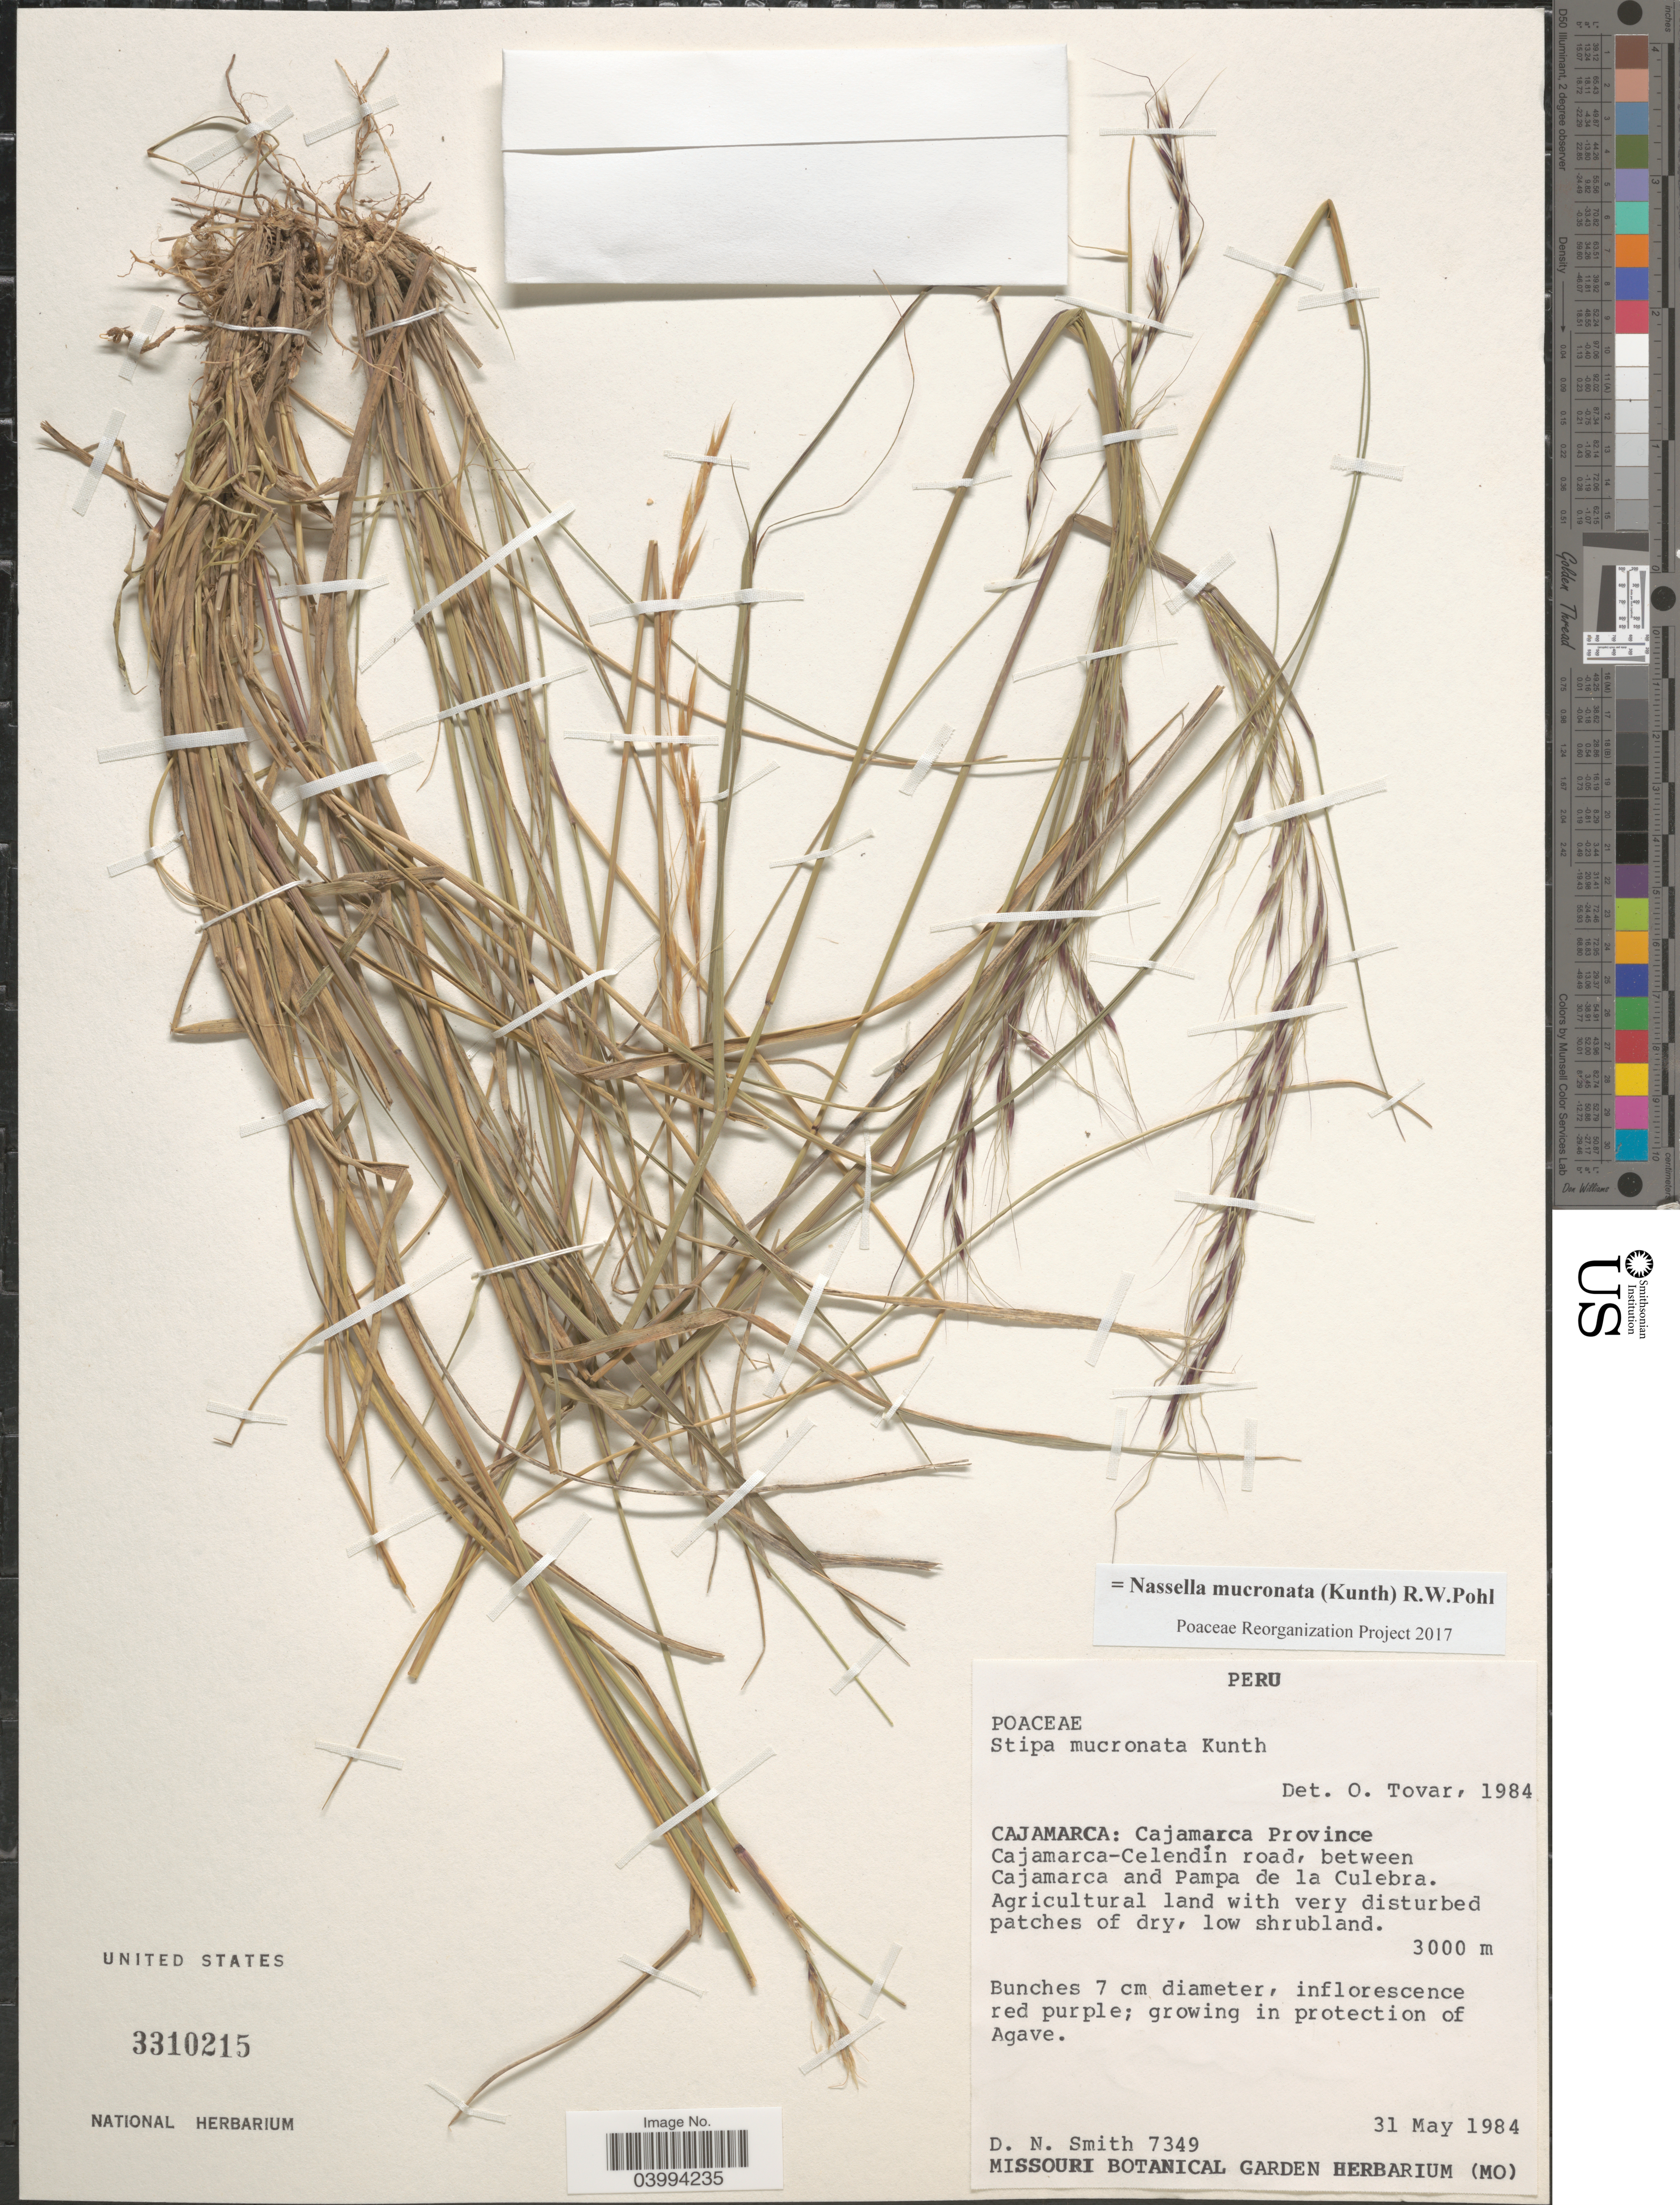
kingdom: Plantae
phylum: Tracheophyta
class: Liliopsida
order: Poales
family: Poaceae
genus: Nassella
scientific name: Nassella mucronata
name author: (Kunth) R.W. Pohl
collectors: D. Smith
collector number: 7349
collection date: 1984-05-31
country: Peru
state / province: Cajamarca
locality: Cajamarca Province. Cajamarca-Celendín road, between Cajamarca and Pampa de la Culebra.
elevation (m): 3000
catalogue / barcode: US 3310215